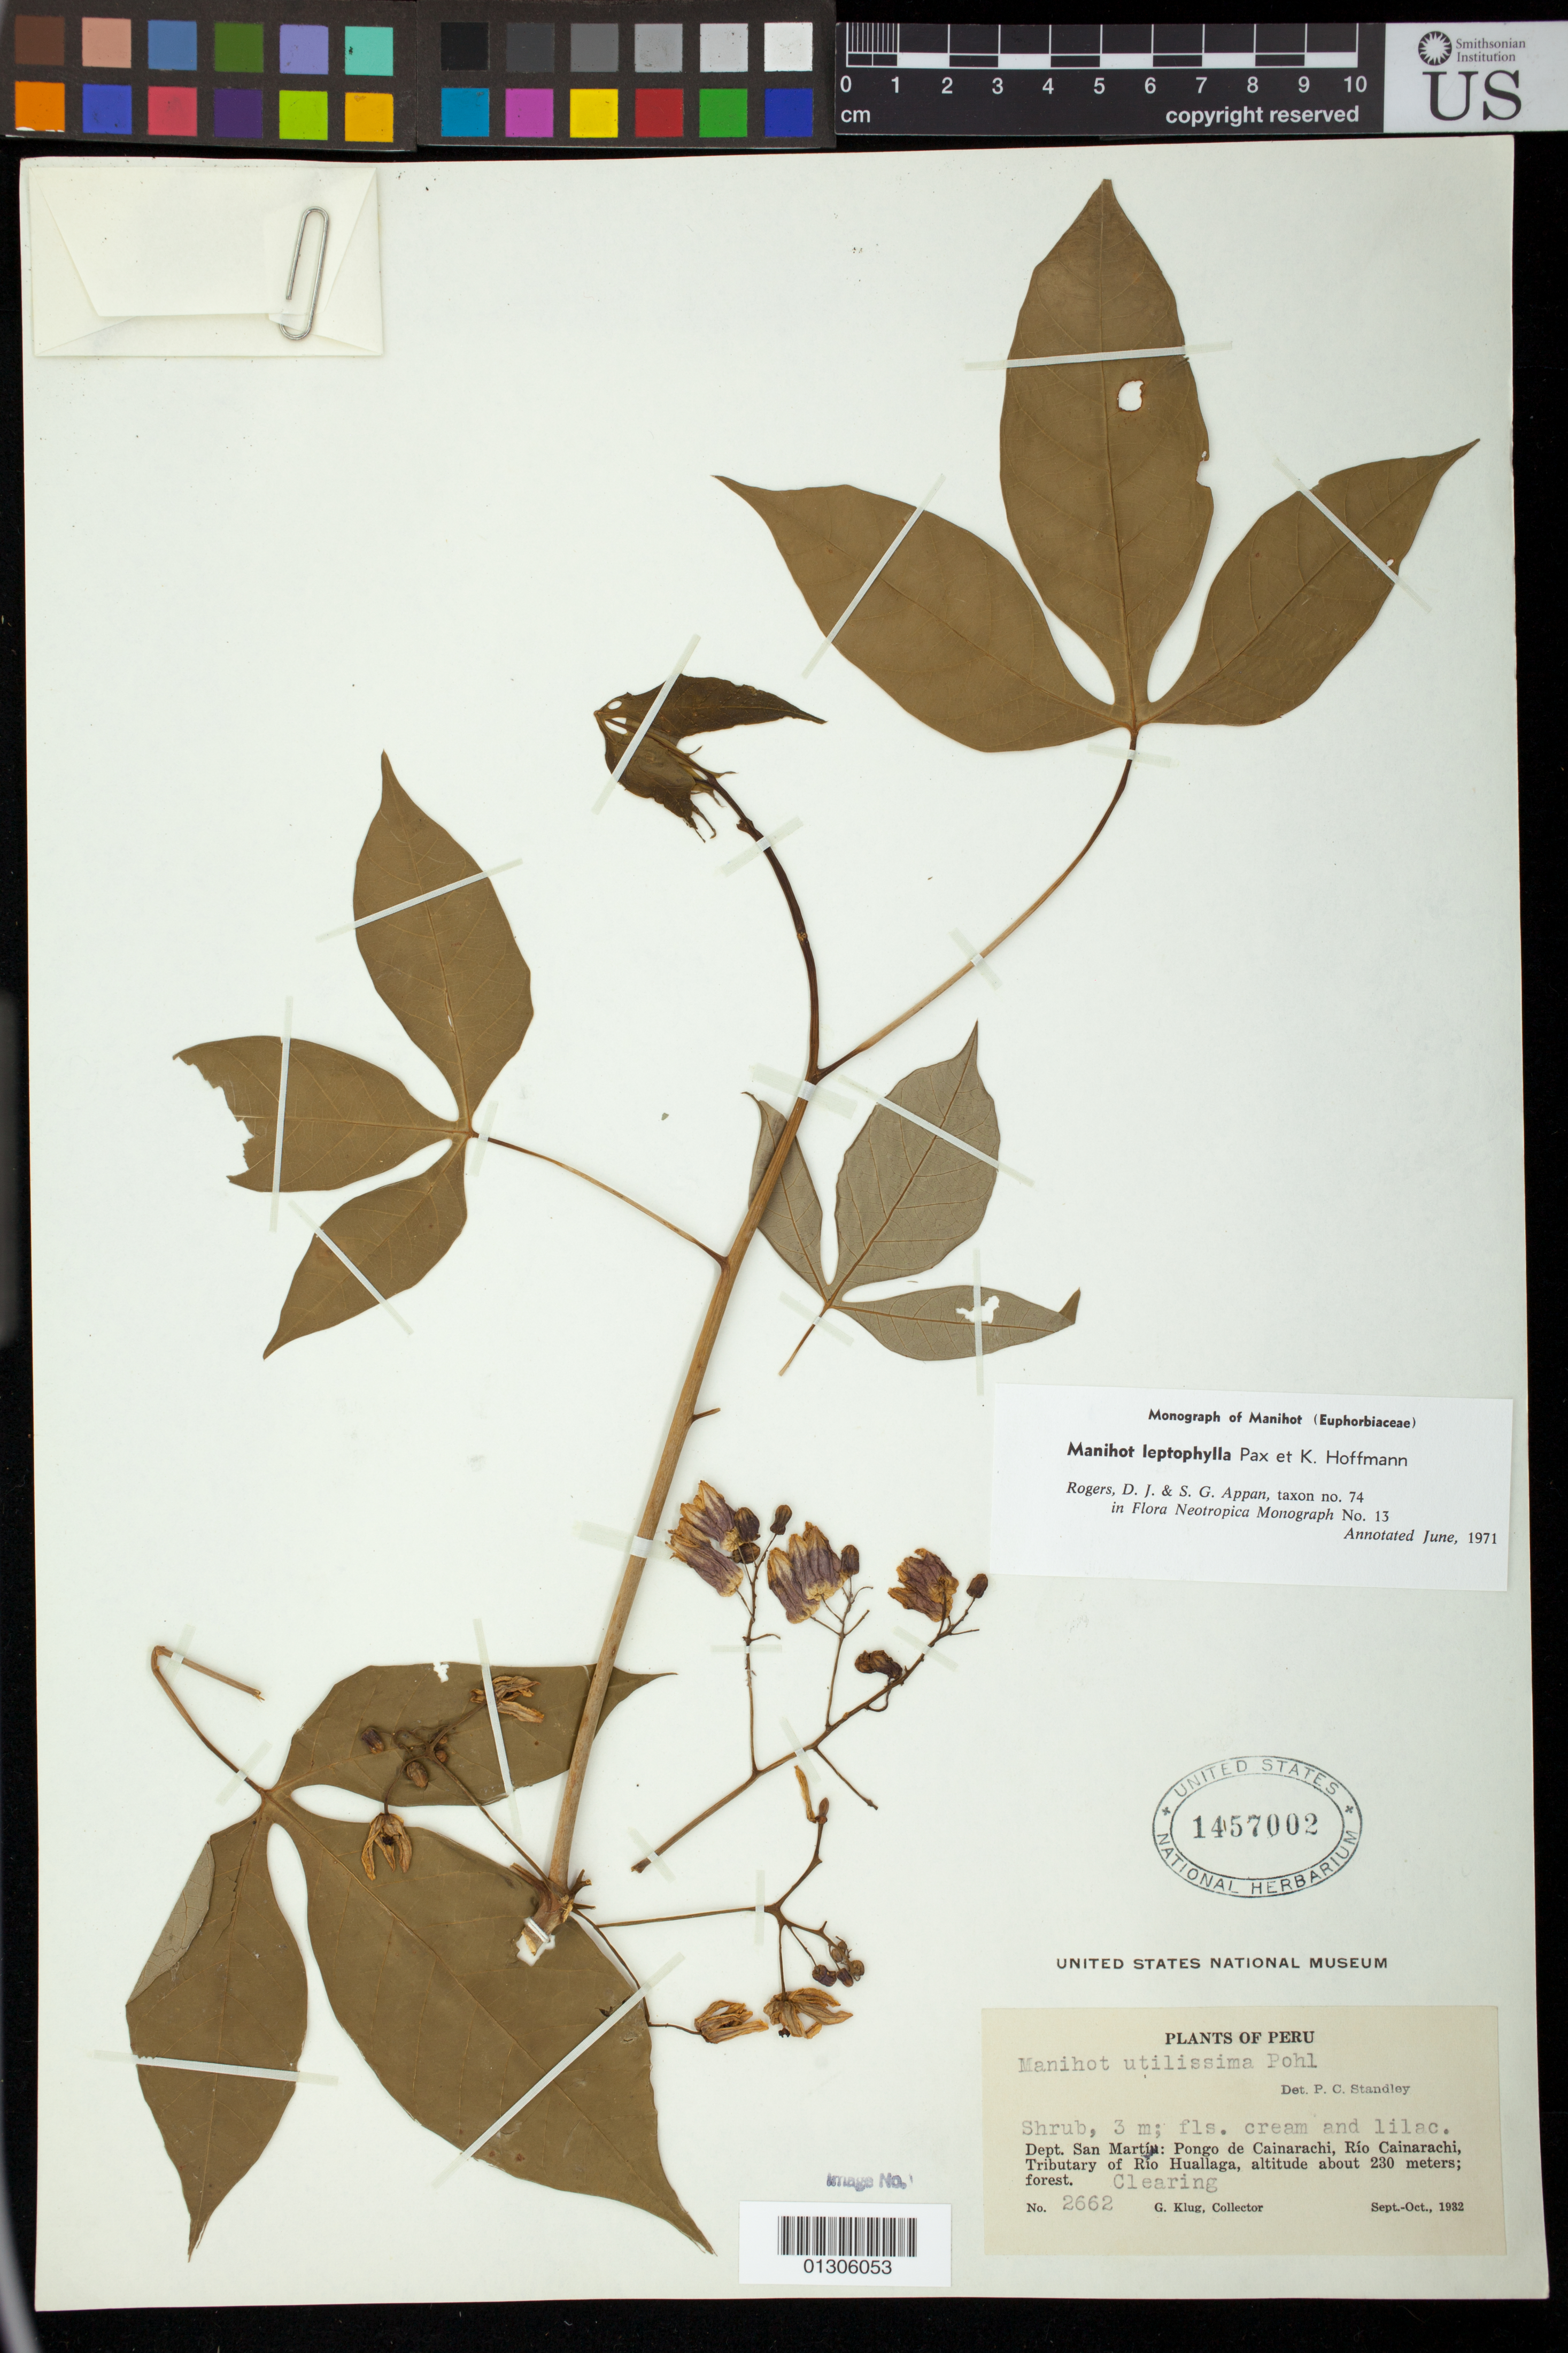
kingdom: Plantae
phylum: Tracheophyta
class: Magnoliopsida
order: Malpighiales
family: Euphorbiaceae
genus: Manihot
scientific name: Manihot brachyloba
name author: Müll. Arg.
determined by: Mendoza, M.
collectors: G. Klug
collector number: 2662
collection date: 1932-10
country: Peru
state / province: San Martín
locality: Pongo de Cainarachi, Rio Cainarachi, Tributary of Rio Huallaga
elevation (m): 230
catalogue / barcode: US 1457002